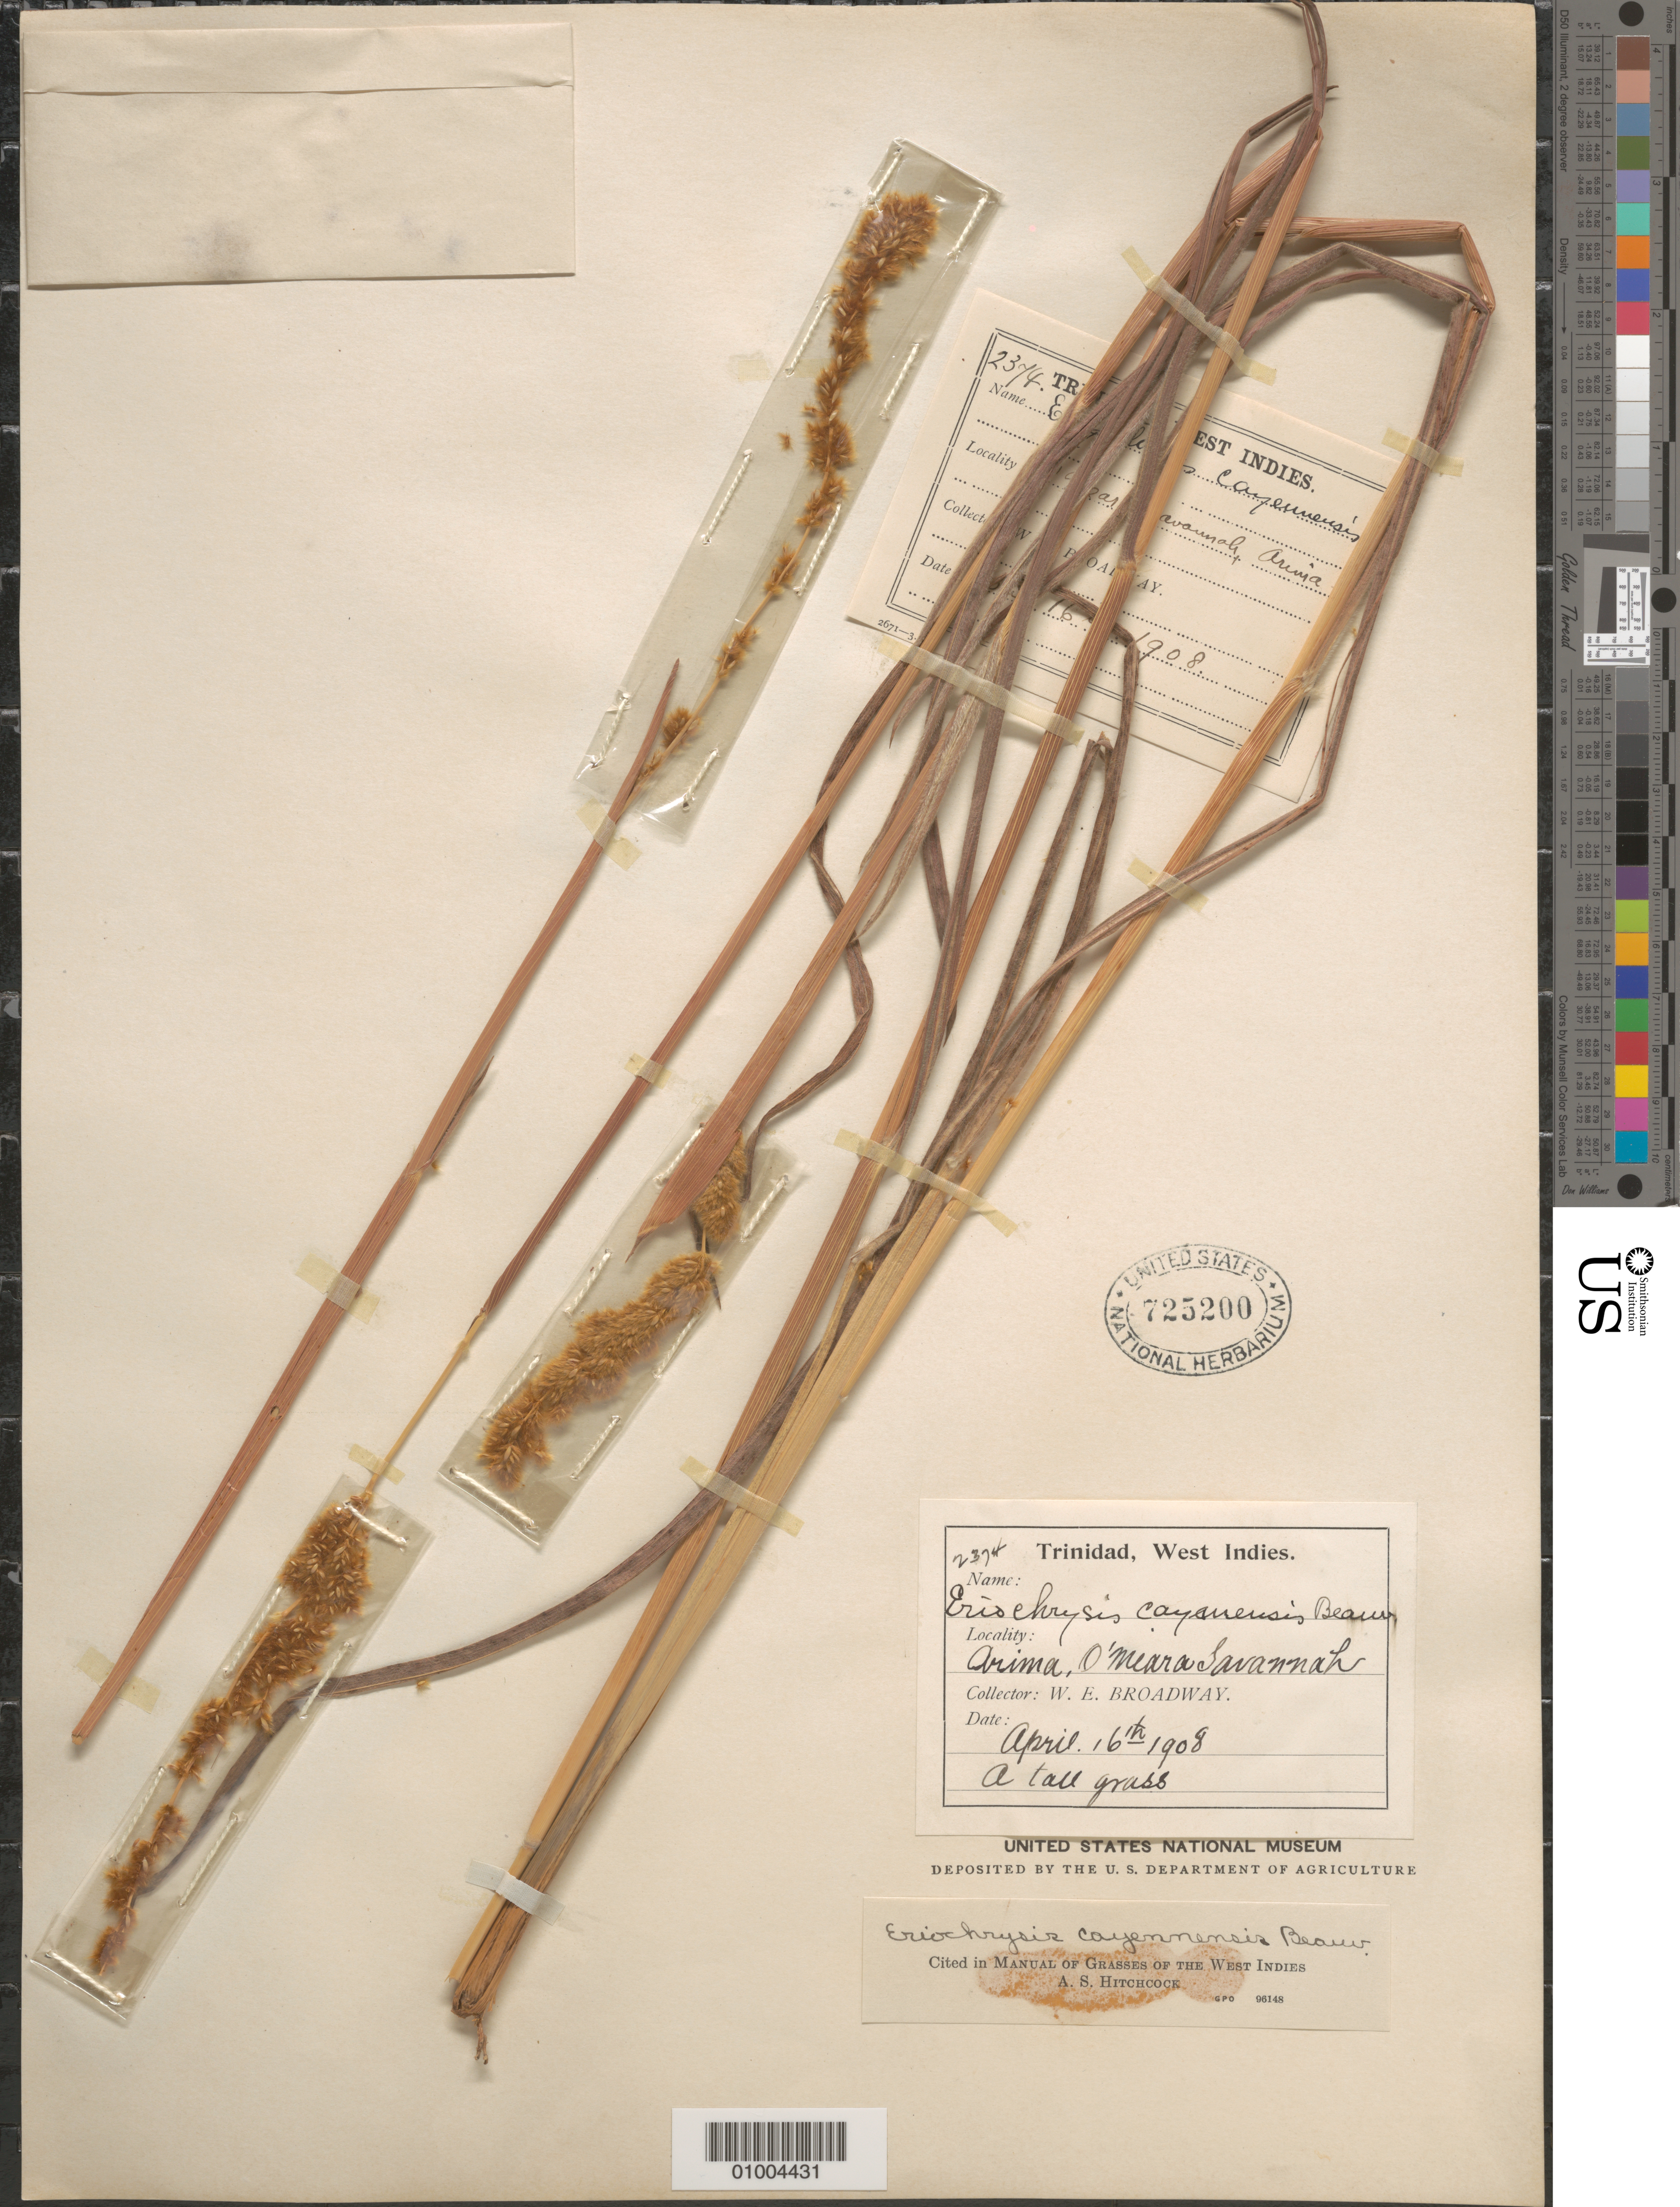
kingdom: Plantae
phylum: Tracheophyta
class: Liliopsida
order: Poales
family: Poaceae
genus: Eriochrysis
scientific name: Eriochrysis cayennensis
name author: P. Beauv.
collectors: W. E. Broadway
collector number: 2374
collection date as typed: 16 Apr 1908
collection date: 1908-04-16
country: Trinidad and Tobago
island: Trinidad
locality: Arima, O'Meara Savannah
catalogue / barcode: US 725200